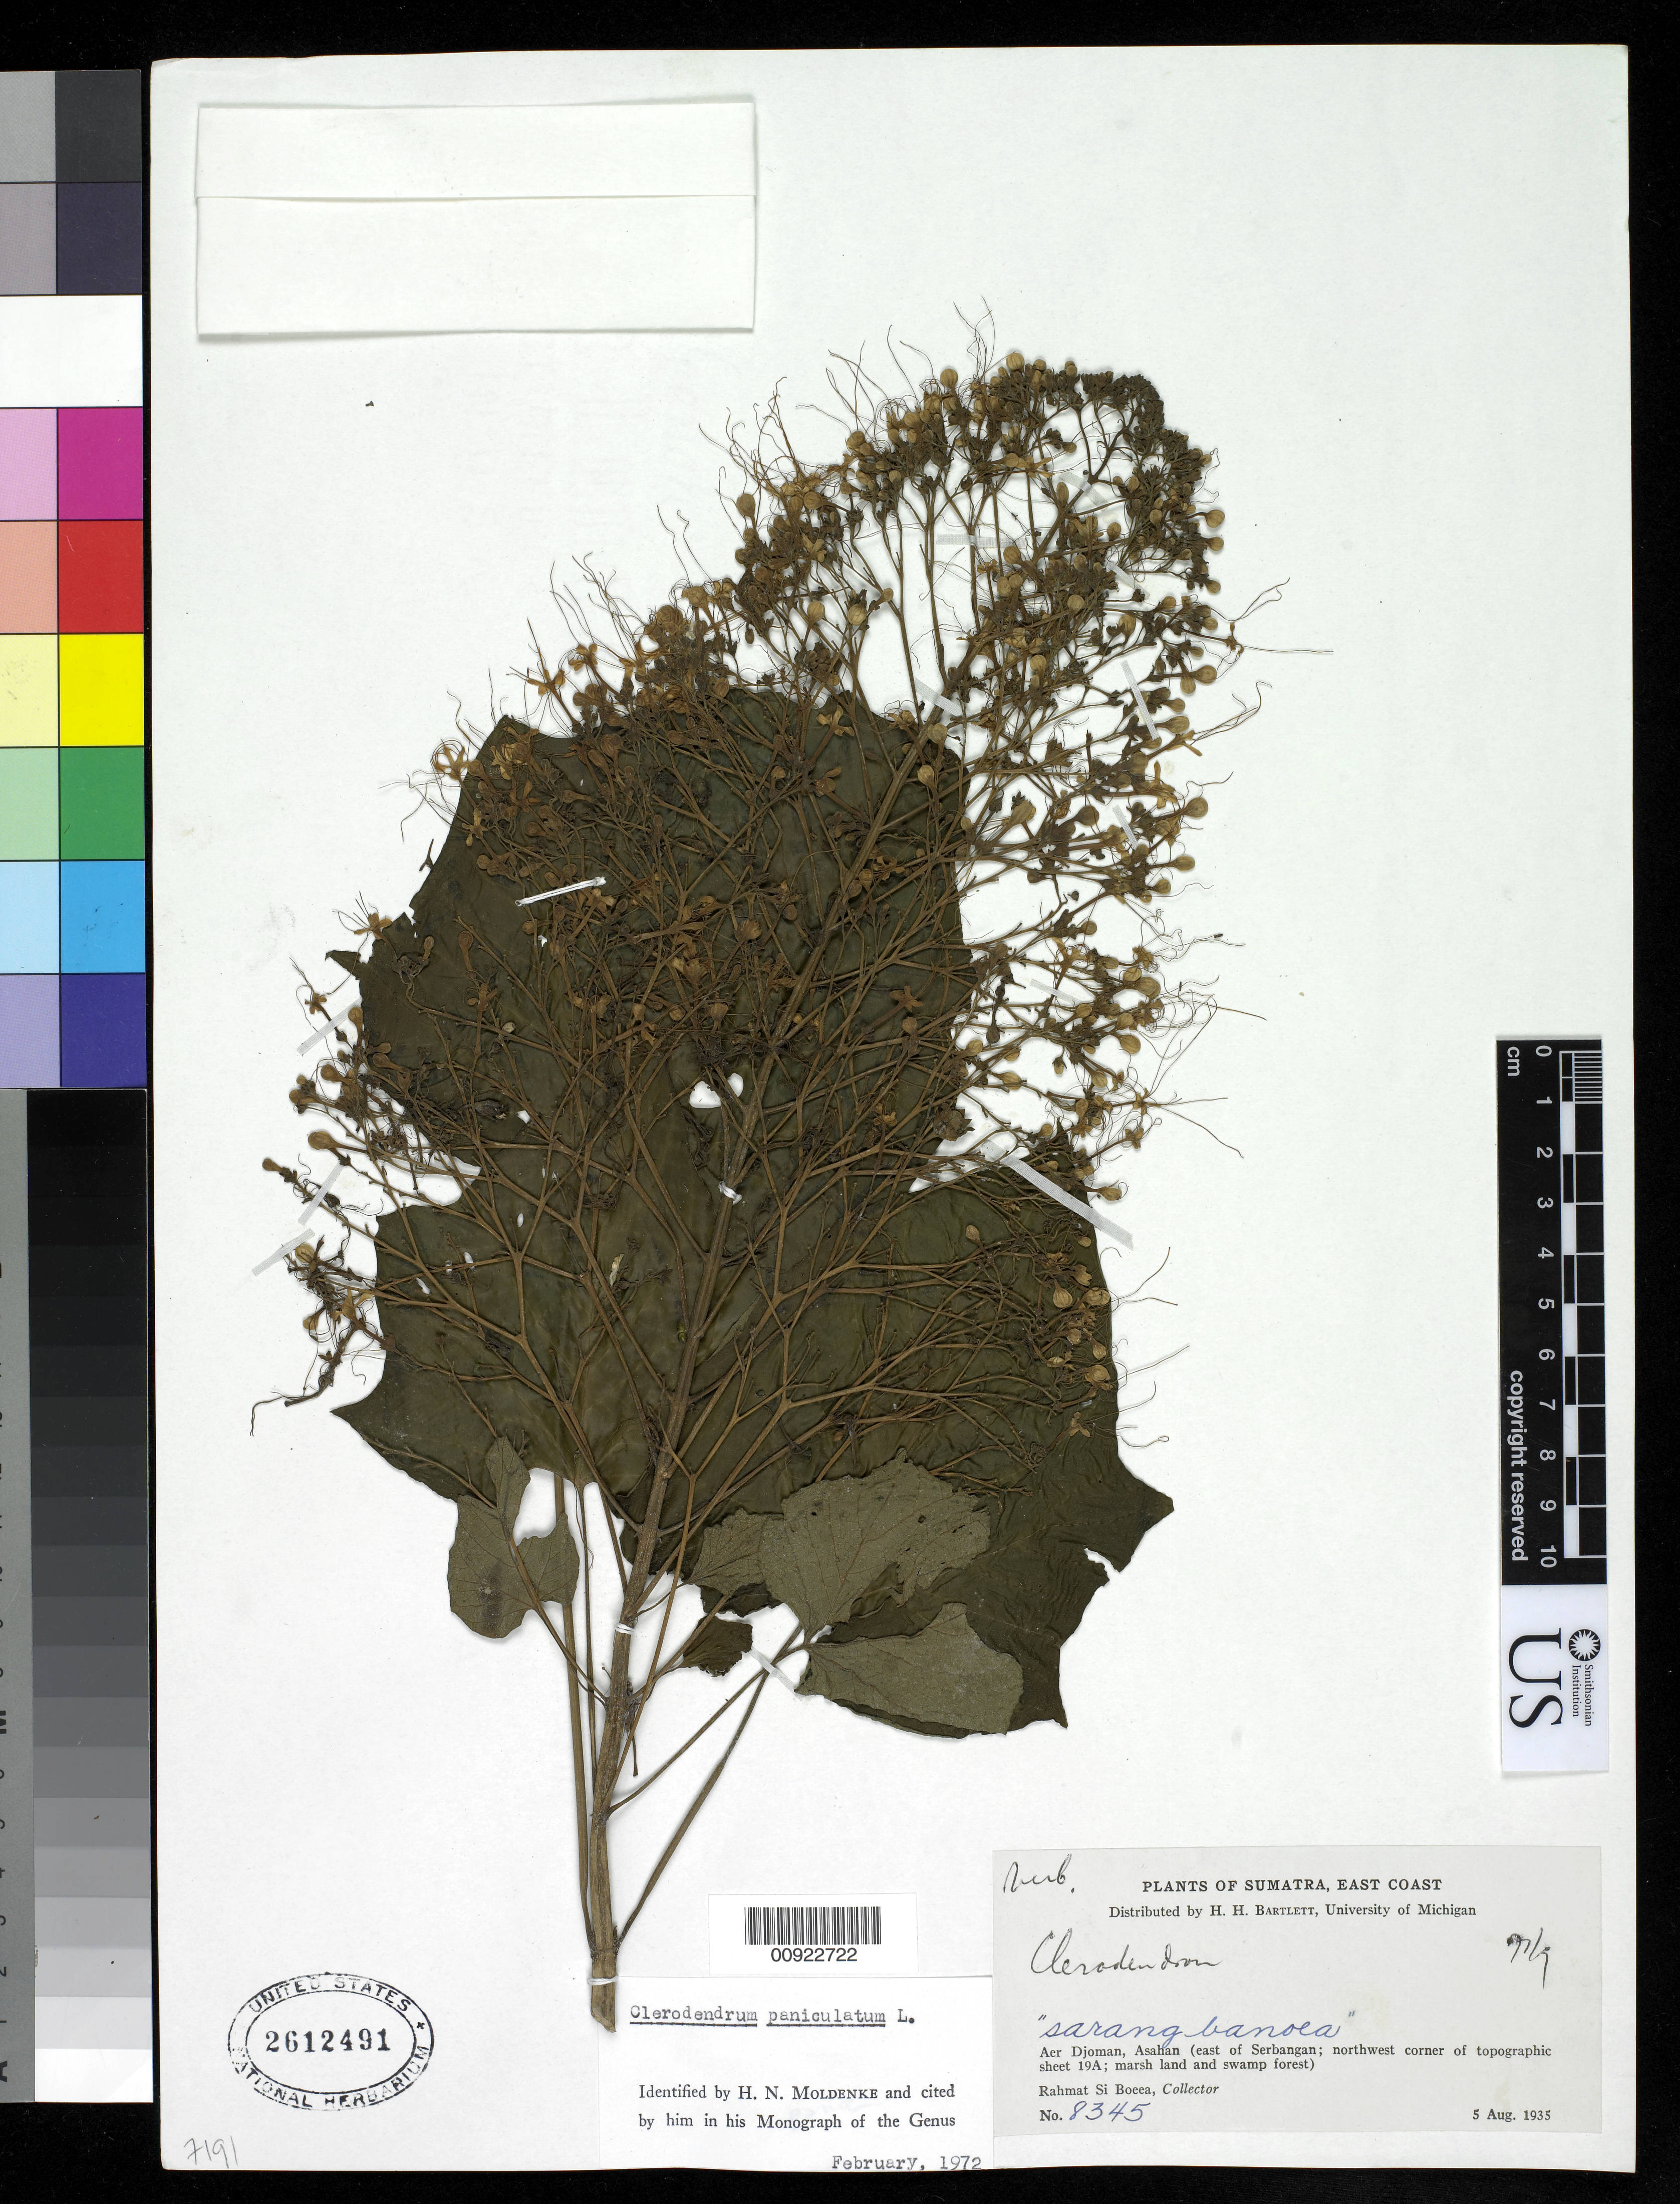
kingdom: Plantae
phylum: Tracheophyta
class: Magnoliopsida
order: Lamiales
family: Lamiaceae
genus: Clerodendrum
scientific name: Clerodendrum paniculatum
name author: L.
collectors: Rahmat Si Boeea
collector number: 8345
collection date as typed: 05 Aug 1935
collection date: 1935-08-05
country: Indonesia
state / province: Sumatra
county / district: Aceh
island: Sumatra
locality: Aer Djoman, Asahan (E of Serbangan)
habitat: Marsh land and swam forest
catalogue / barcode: US 2612491